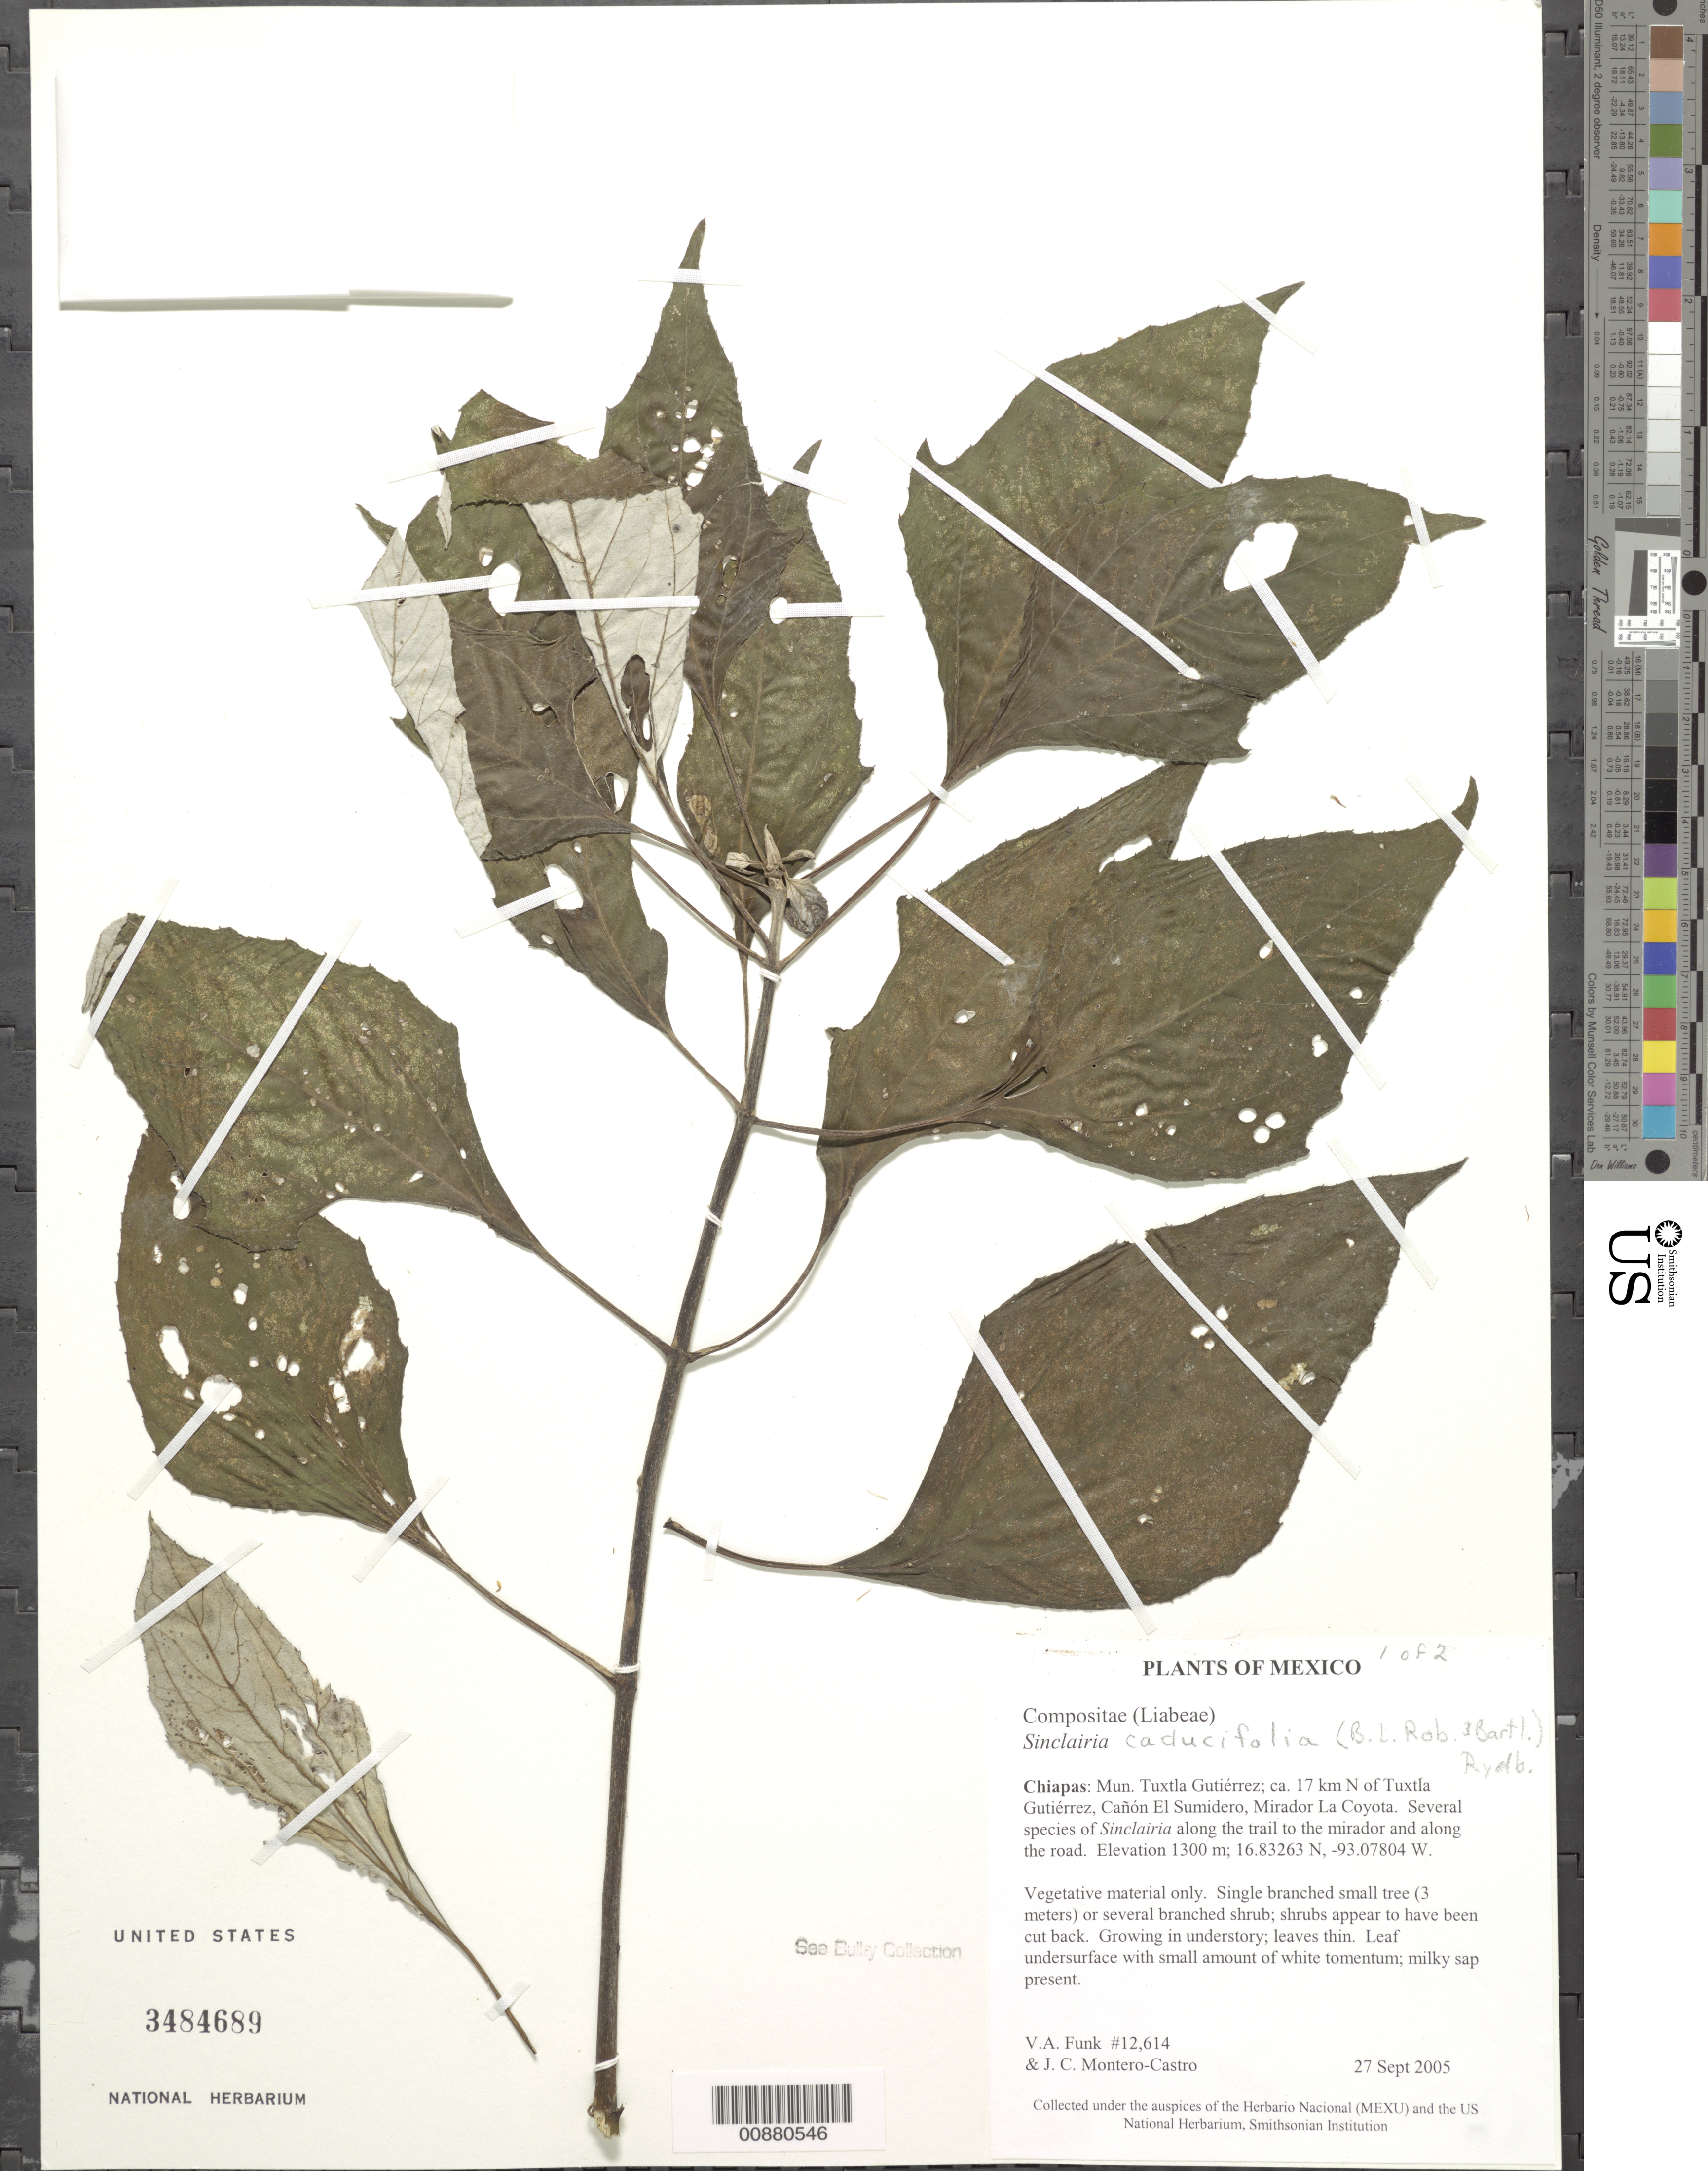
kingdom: Plantae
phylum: Tracheophyta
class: Magnoliopsida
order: Asterales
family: Asteraceae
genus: Sinclairia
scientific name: Sinclairia caducifolia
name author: (B.L. Rob. & Bartlett) Rydb.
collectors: V. Funk & J. Montero-Castro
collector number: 12614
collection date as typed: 27 September 2005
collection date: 2005-09-27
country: Mexico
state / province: Chiapas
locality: Mun. Tuxtla Gutiérrez; ca. 17 km N of Tuxtla Gutiérrez, Cañon El Sumidero, Mirador La Coyota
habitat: Understory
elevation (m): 1300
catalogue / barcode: US 3484689